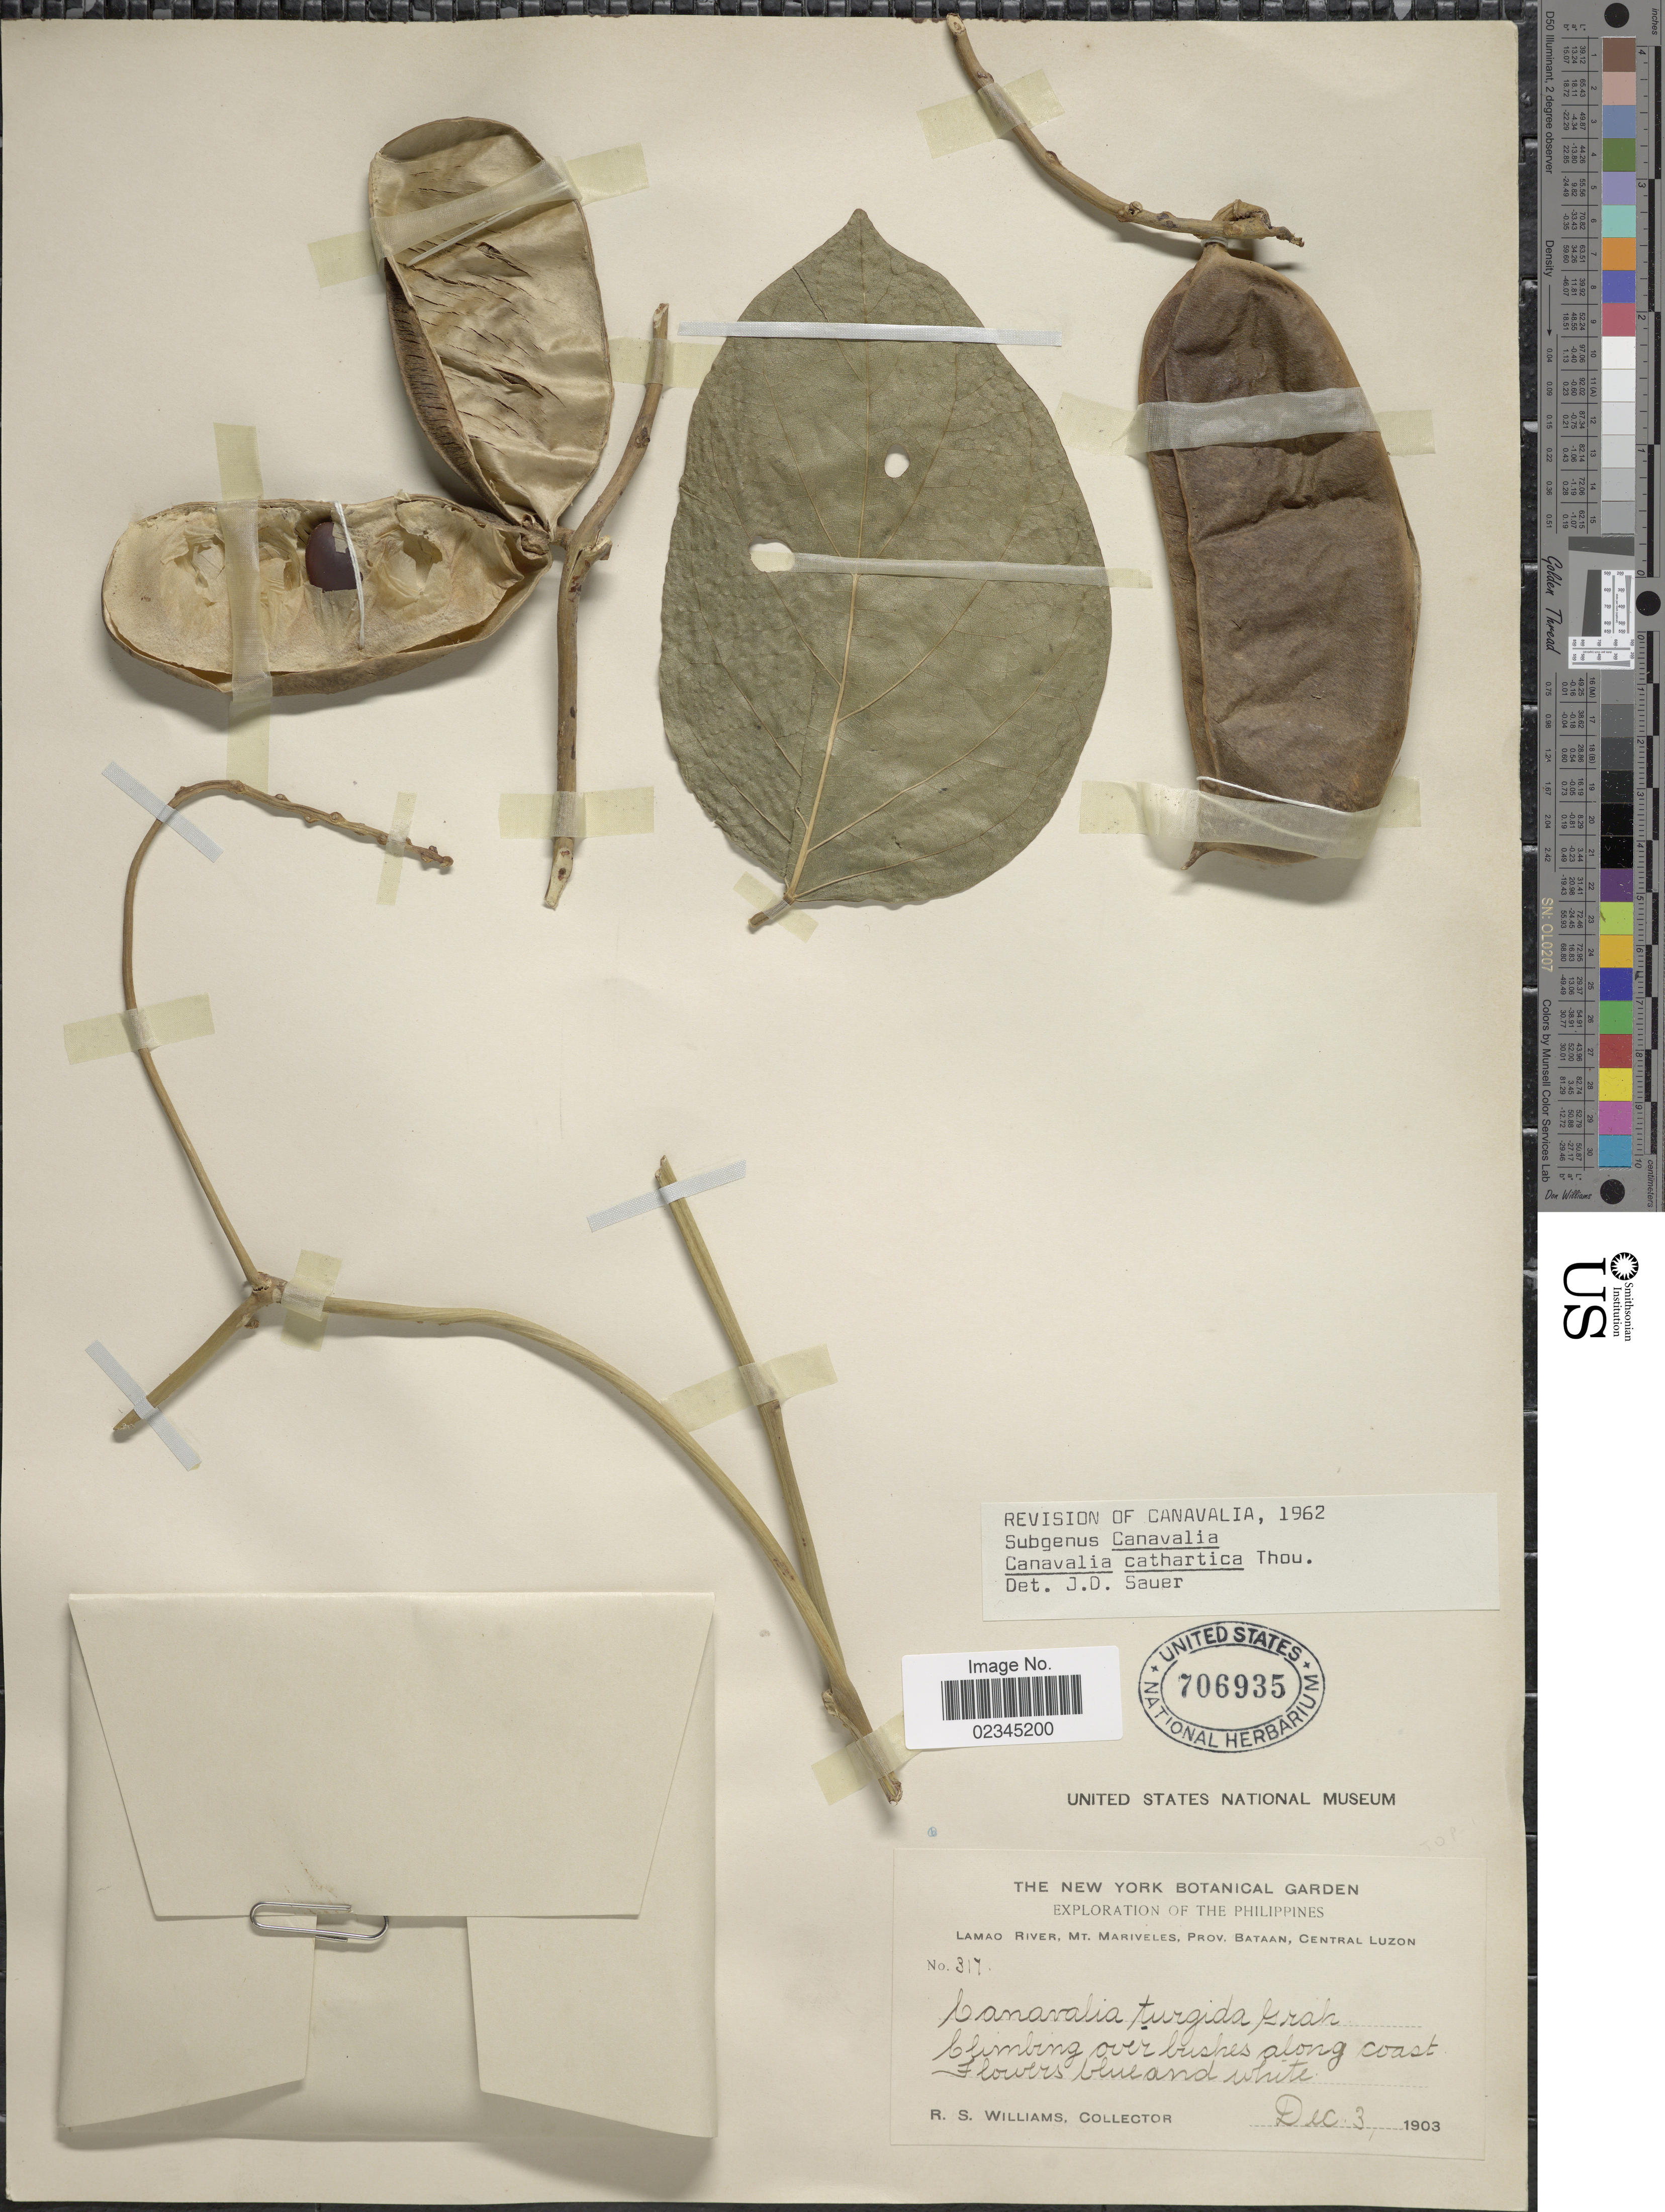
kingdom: Plantae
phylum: Tracheophyta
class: Magnoliopsida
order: Fabales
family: Fabaceae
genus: Canavalia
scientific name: Canavalia cathartica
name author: Thouars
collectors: R. S. Williams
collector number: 317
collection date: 1903-12-03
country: Philippines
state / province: Central Luzon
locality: Lamao River, Mt. Mariveles, Prov. Bataan, Centraal Luzon.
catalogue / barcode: US 706935